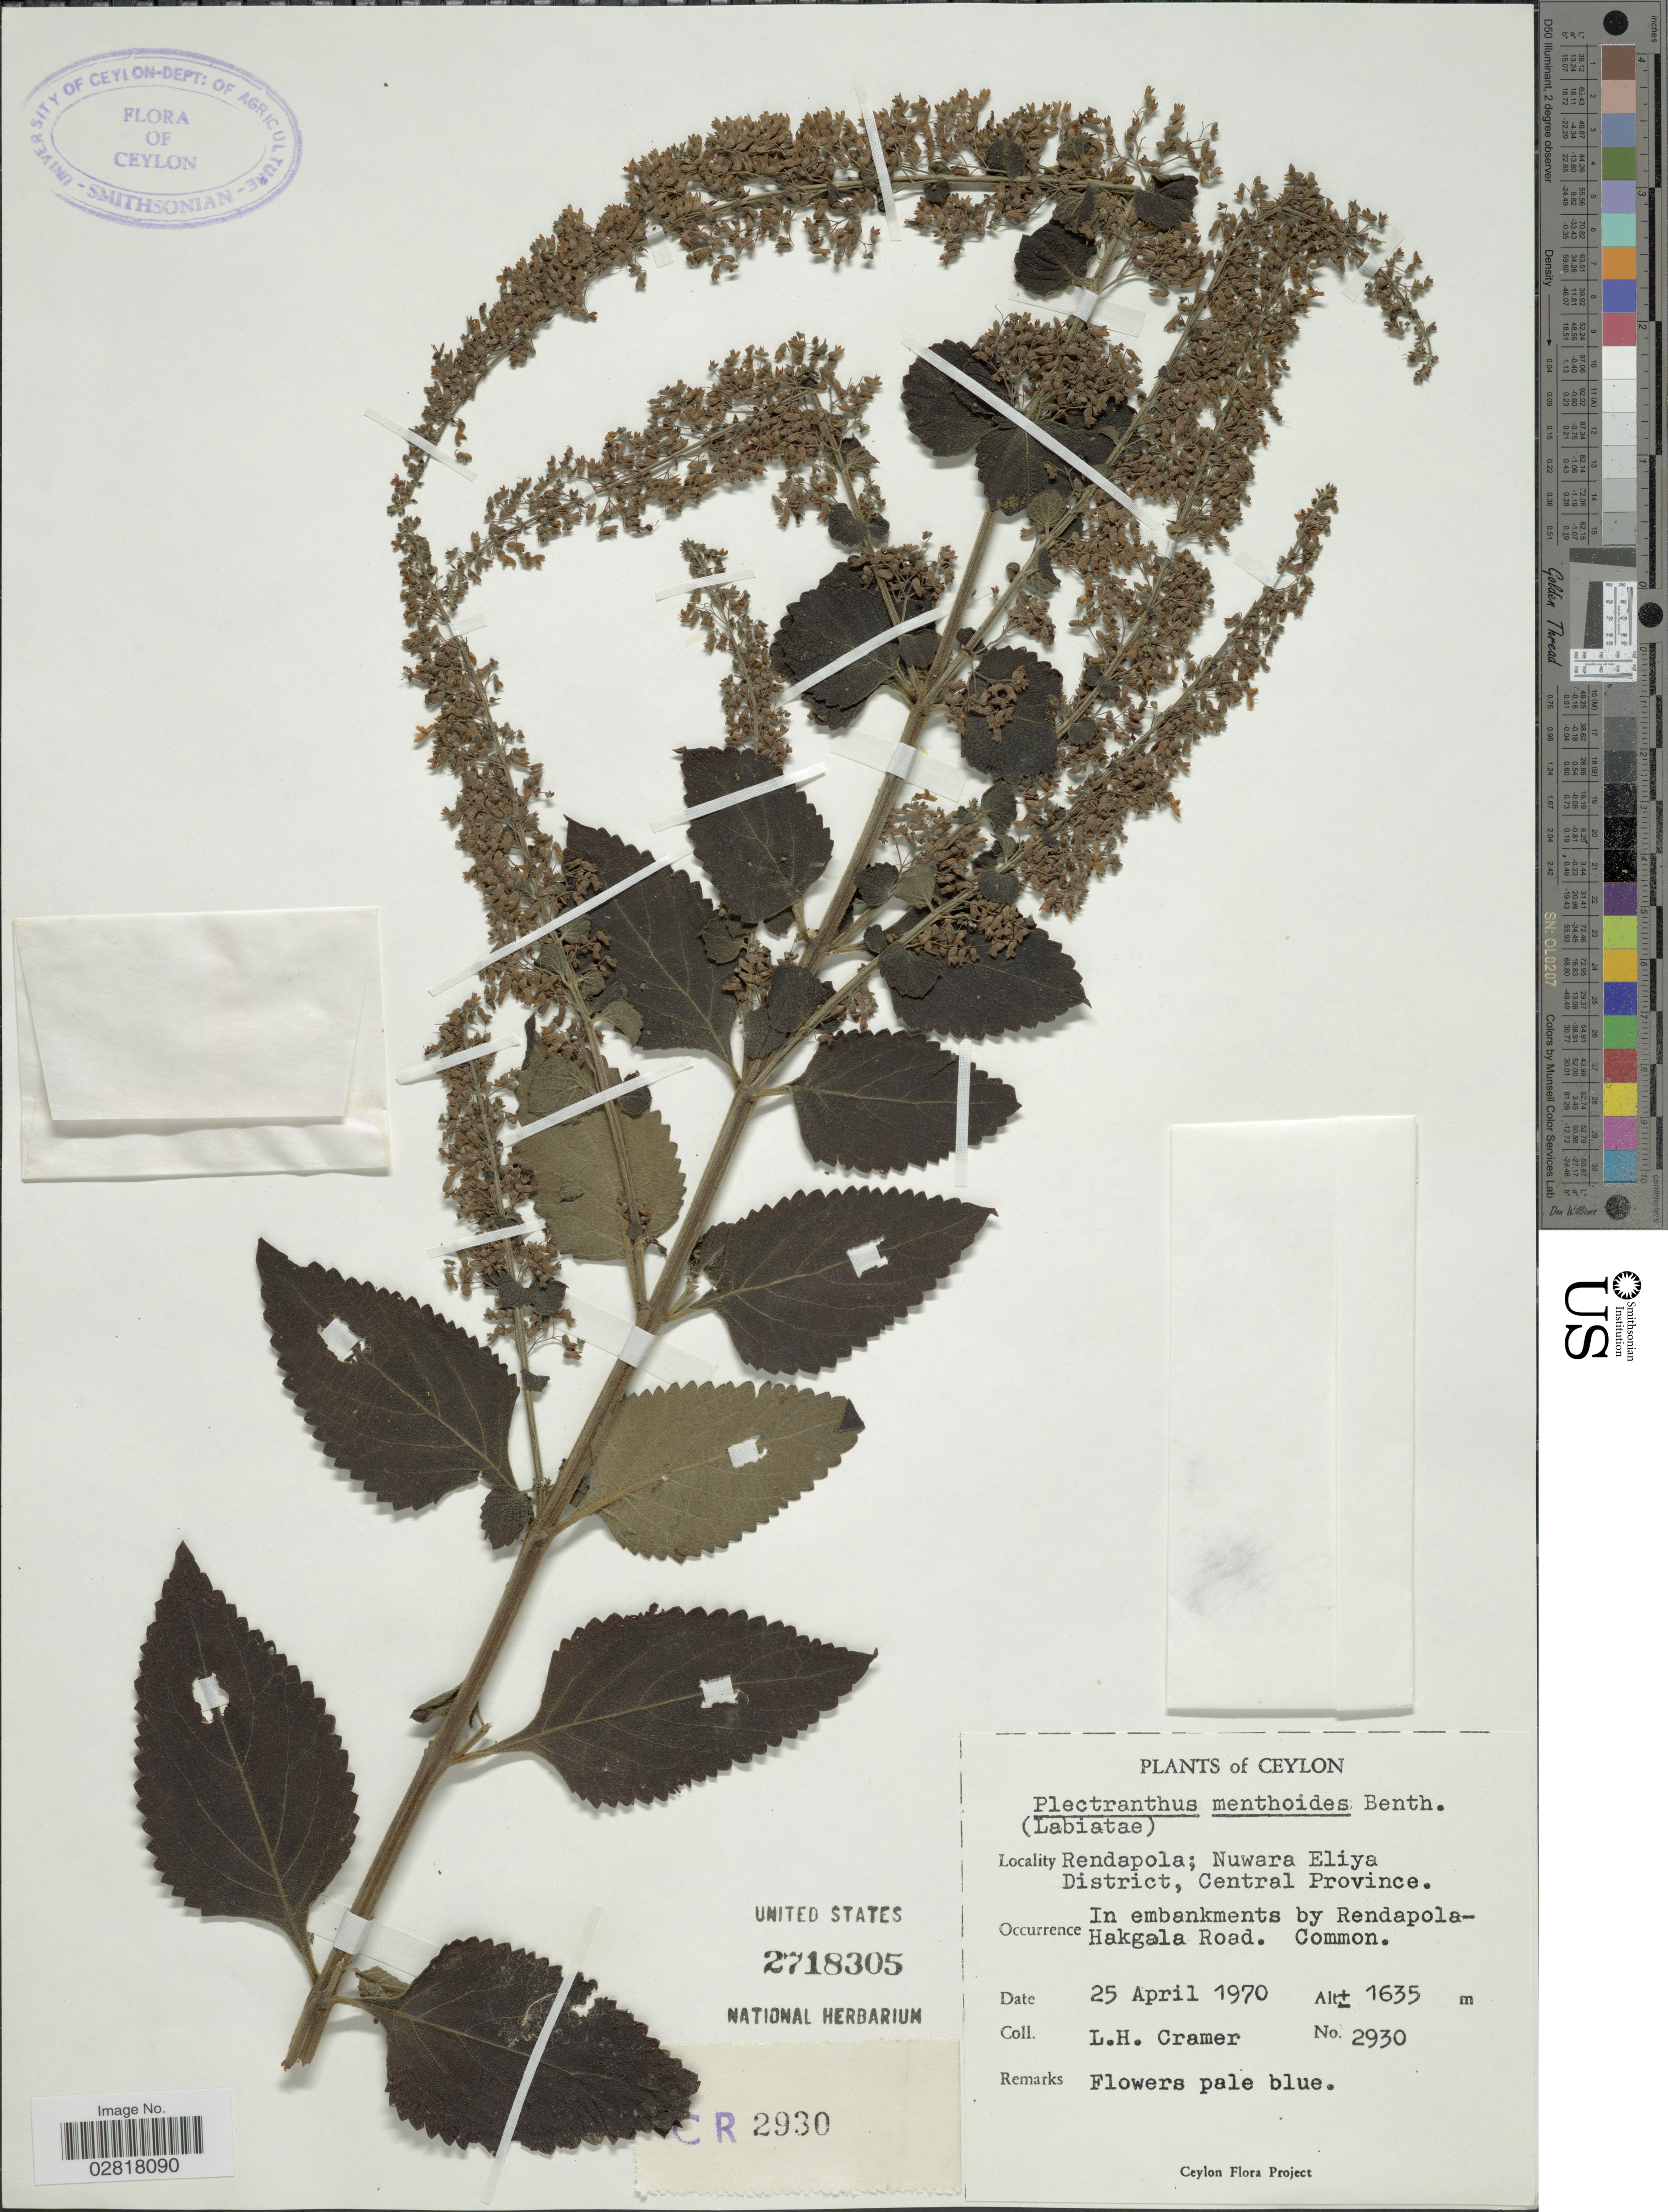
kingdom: Plantae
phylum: Tracheophyta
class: Magnoliopsida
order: Lamiales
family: Lamiaceae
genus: Plectranthus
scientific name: Plectranthus menthoides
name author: Willd.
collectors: L. H. Cramer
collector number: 2930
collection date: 1970-04-25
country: Sri Lanka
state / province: Central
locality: Ceylon, Rendapola; Nuwara Eliya District, in embankments by Rendapola-Hakgala Road.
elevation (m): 1635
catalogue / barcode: US 2718305